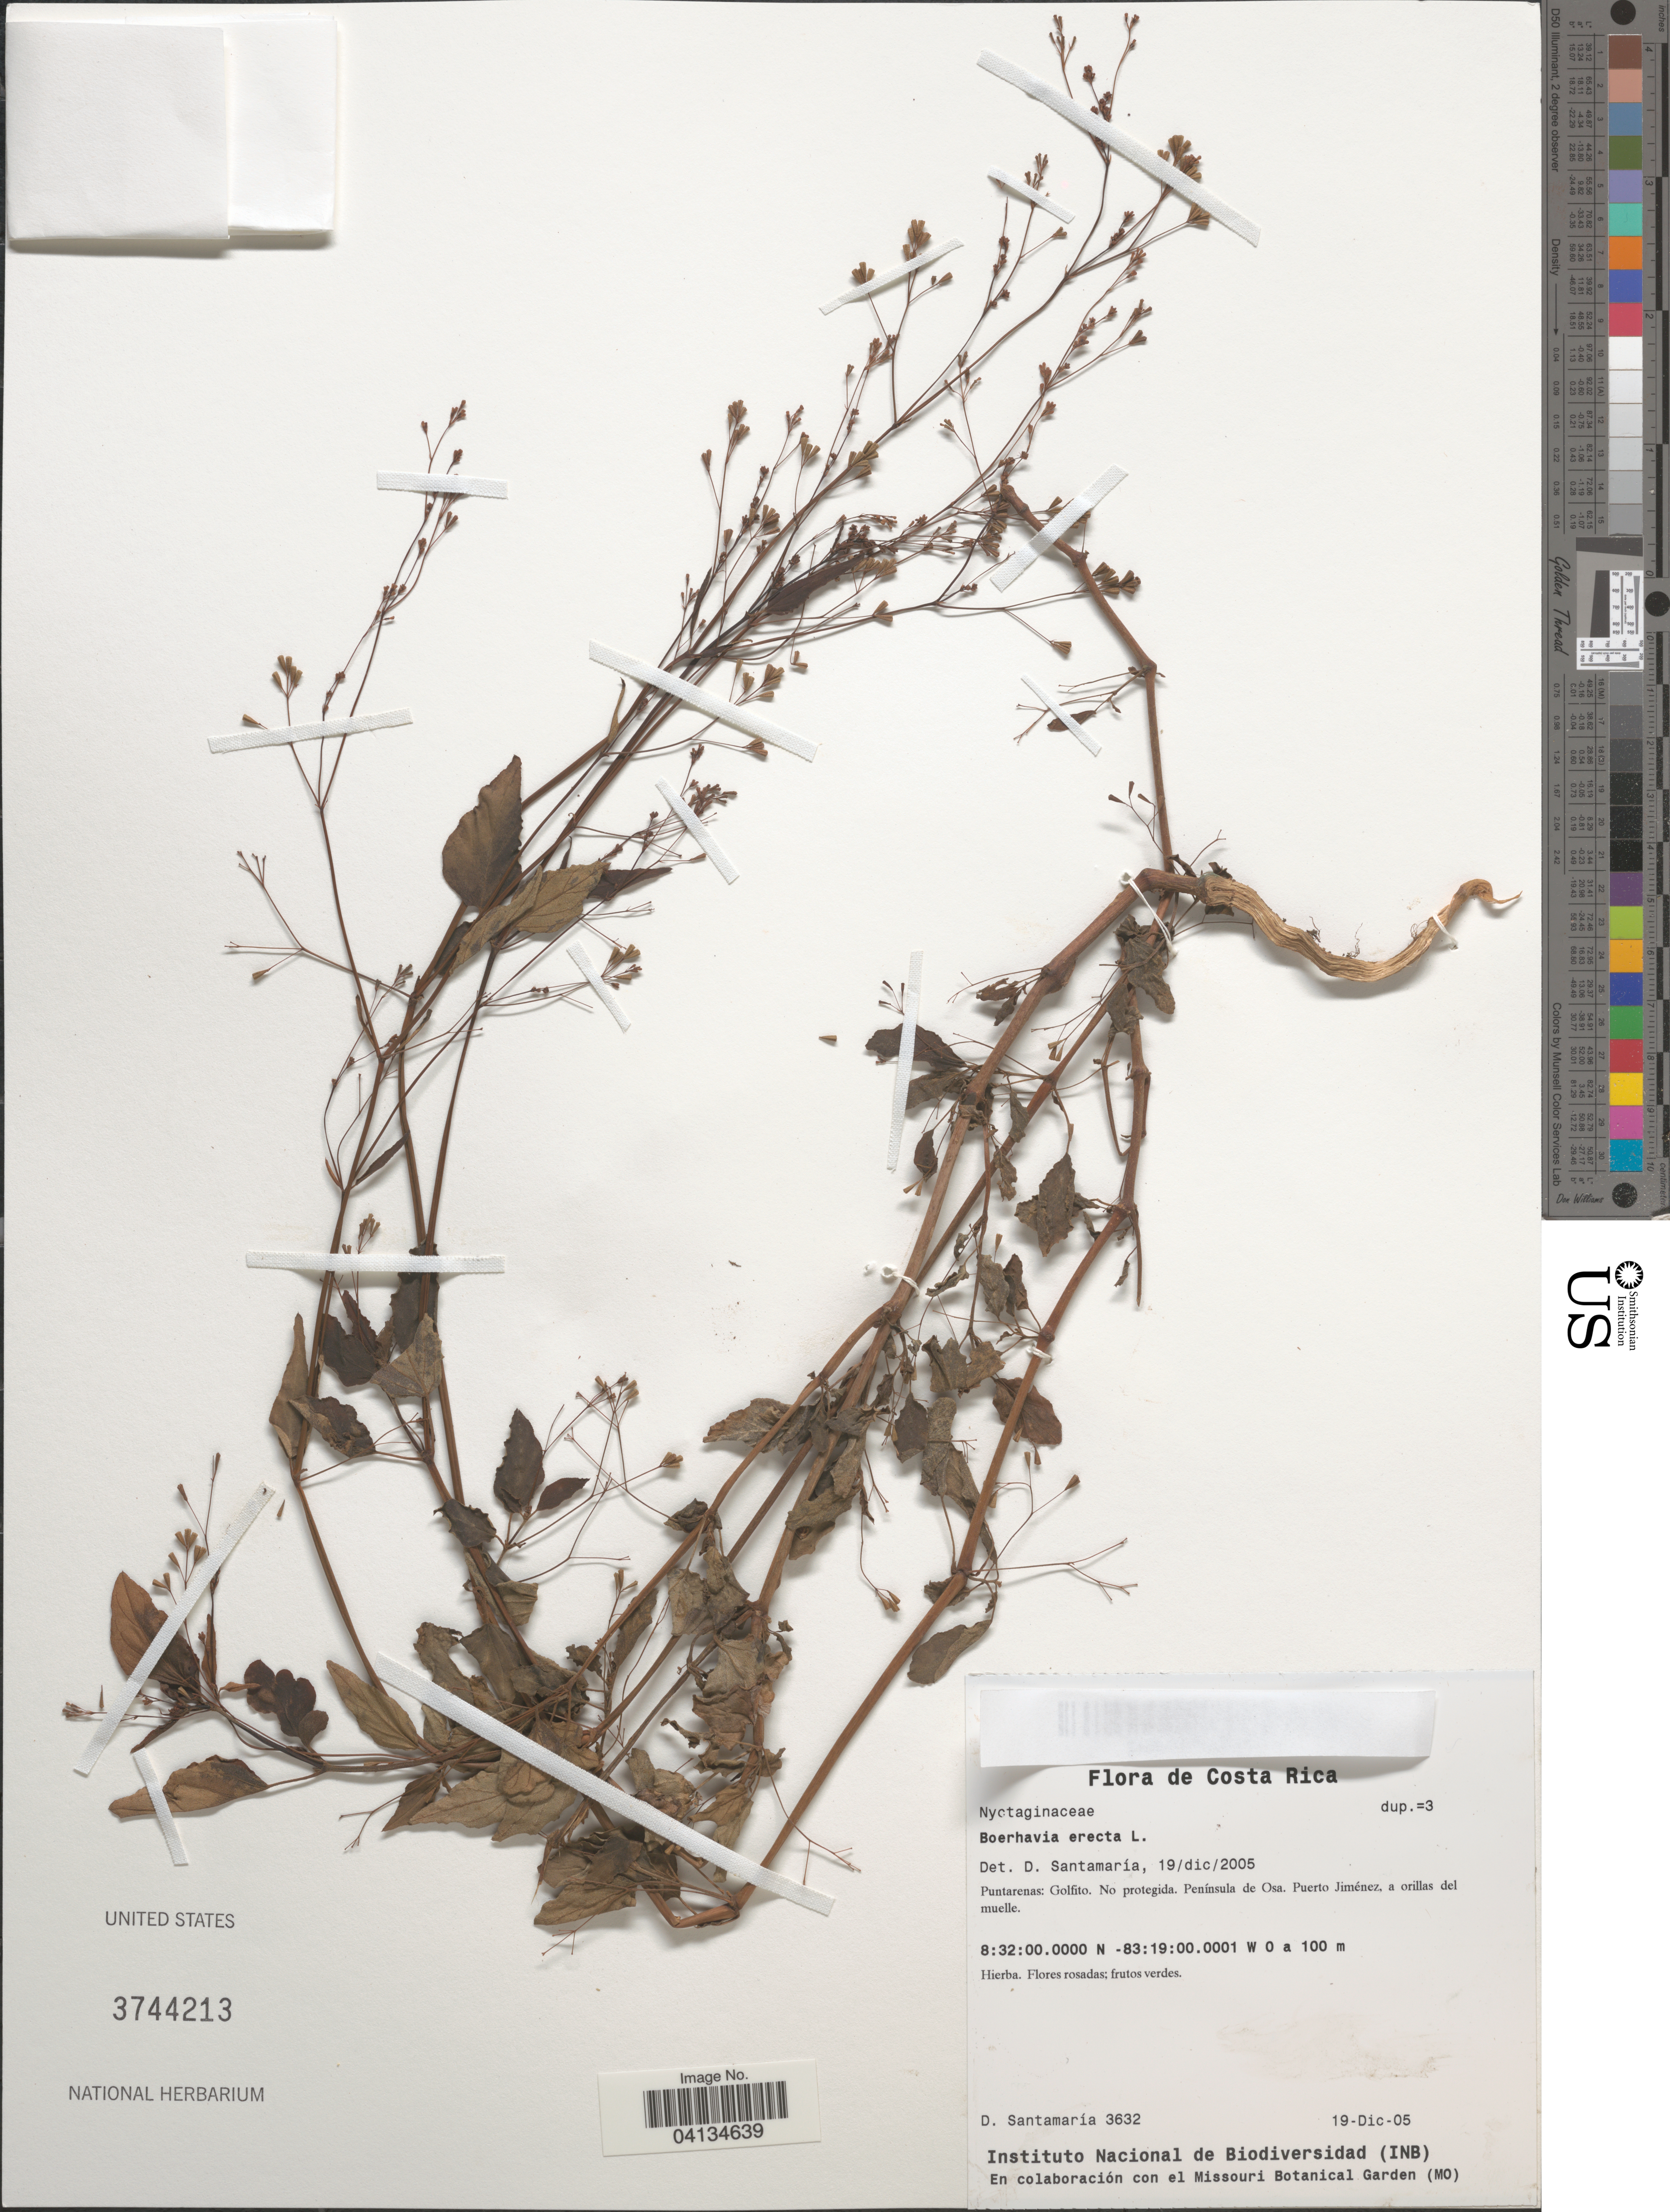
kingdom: Plantae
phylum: Tracheophyta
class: Magnoliopsida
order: Caryophyllales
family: Nyctaginaceae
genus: Boerhavia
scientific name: Boerhavia erecta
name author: L.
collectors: D. Santamaria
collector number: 3632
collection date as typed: Transcribed d/m/y: 19/12/5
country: Costa Rica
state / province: Puntarenas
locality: Golfito. No protegida. Península de Osa. Puerto Jiménez, a orillas del muelle.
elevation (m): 0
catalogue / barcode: US 3744213